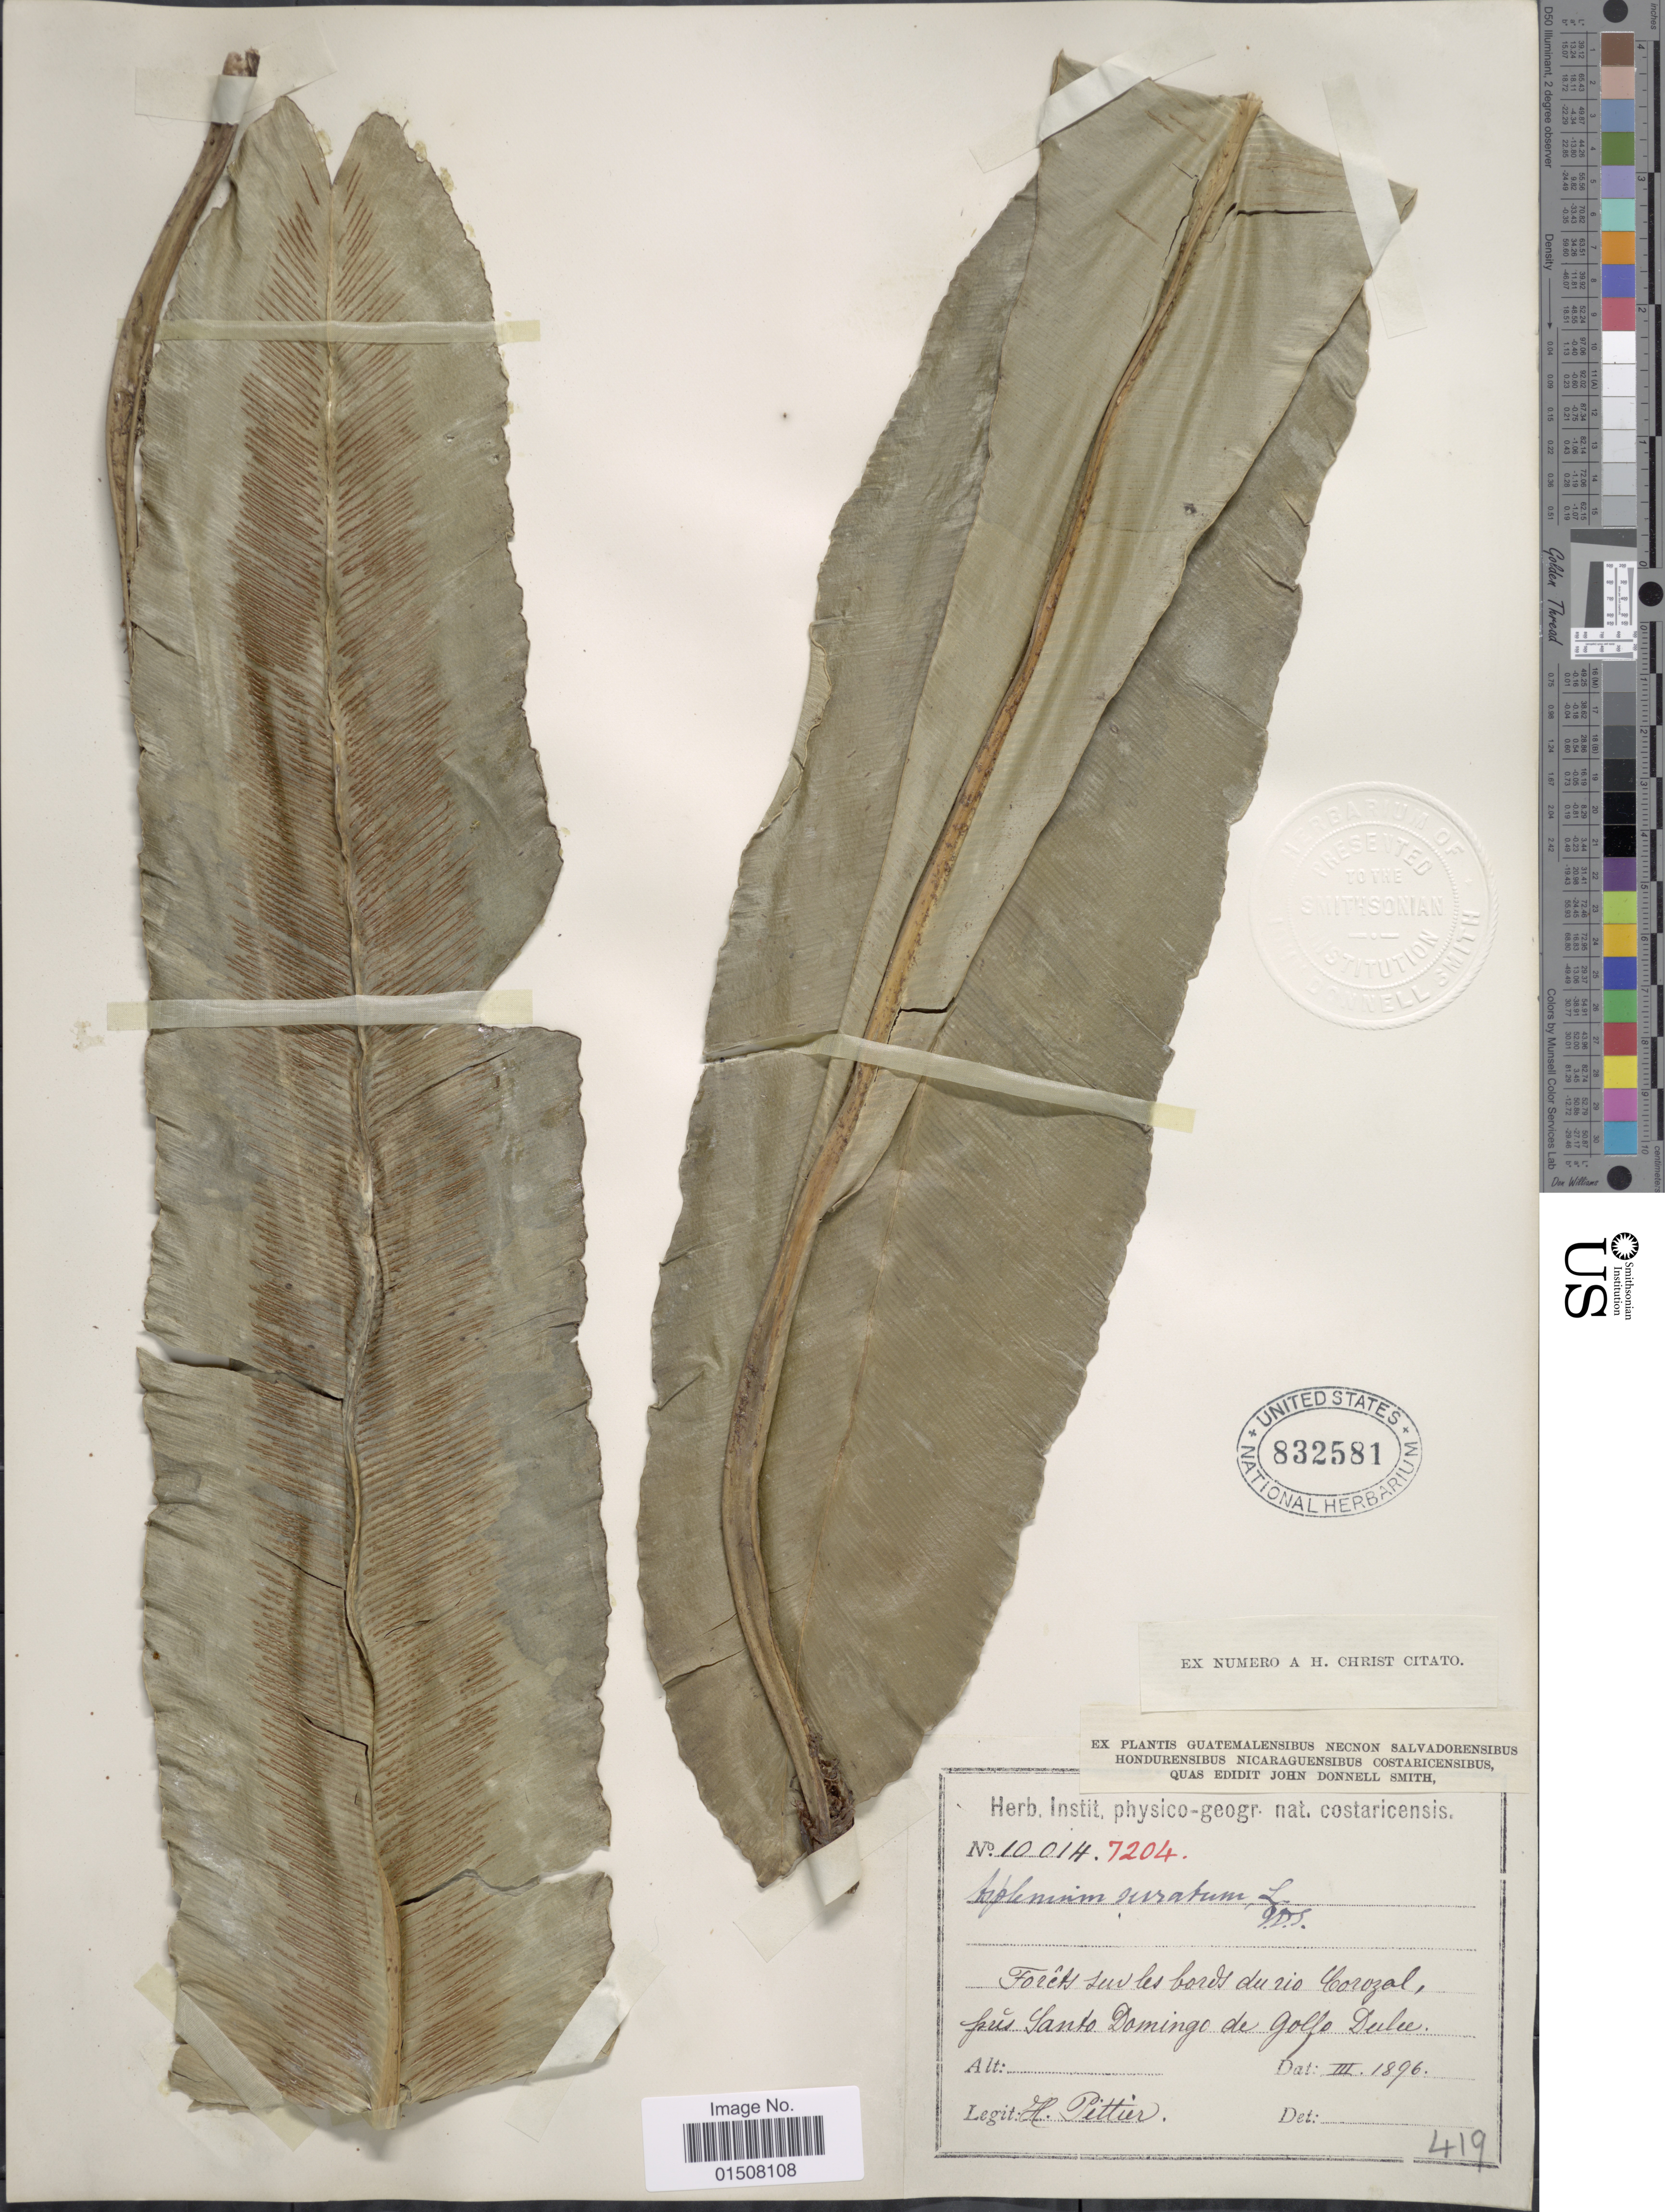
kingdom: Plantae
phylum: Tracheophyta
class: Polypodiopsida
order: Polypodiales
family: Aspleniaceae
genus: Asplenium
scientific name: Asplenium serratum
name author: L.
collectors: H. F. Pittier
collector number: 1001H7204*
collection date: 1896-03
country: Costa Rica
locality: Forêts sur les bords du rio Corozal, près Santo Domingo de Golfo Dulce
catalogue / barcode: US 832581